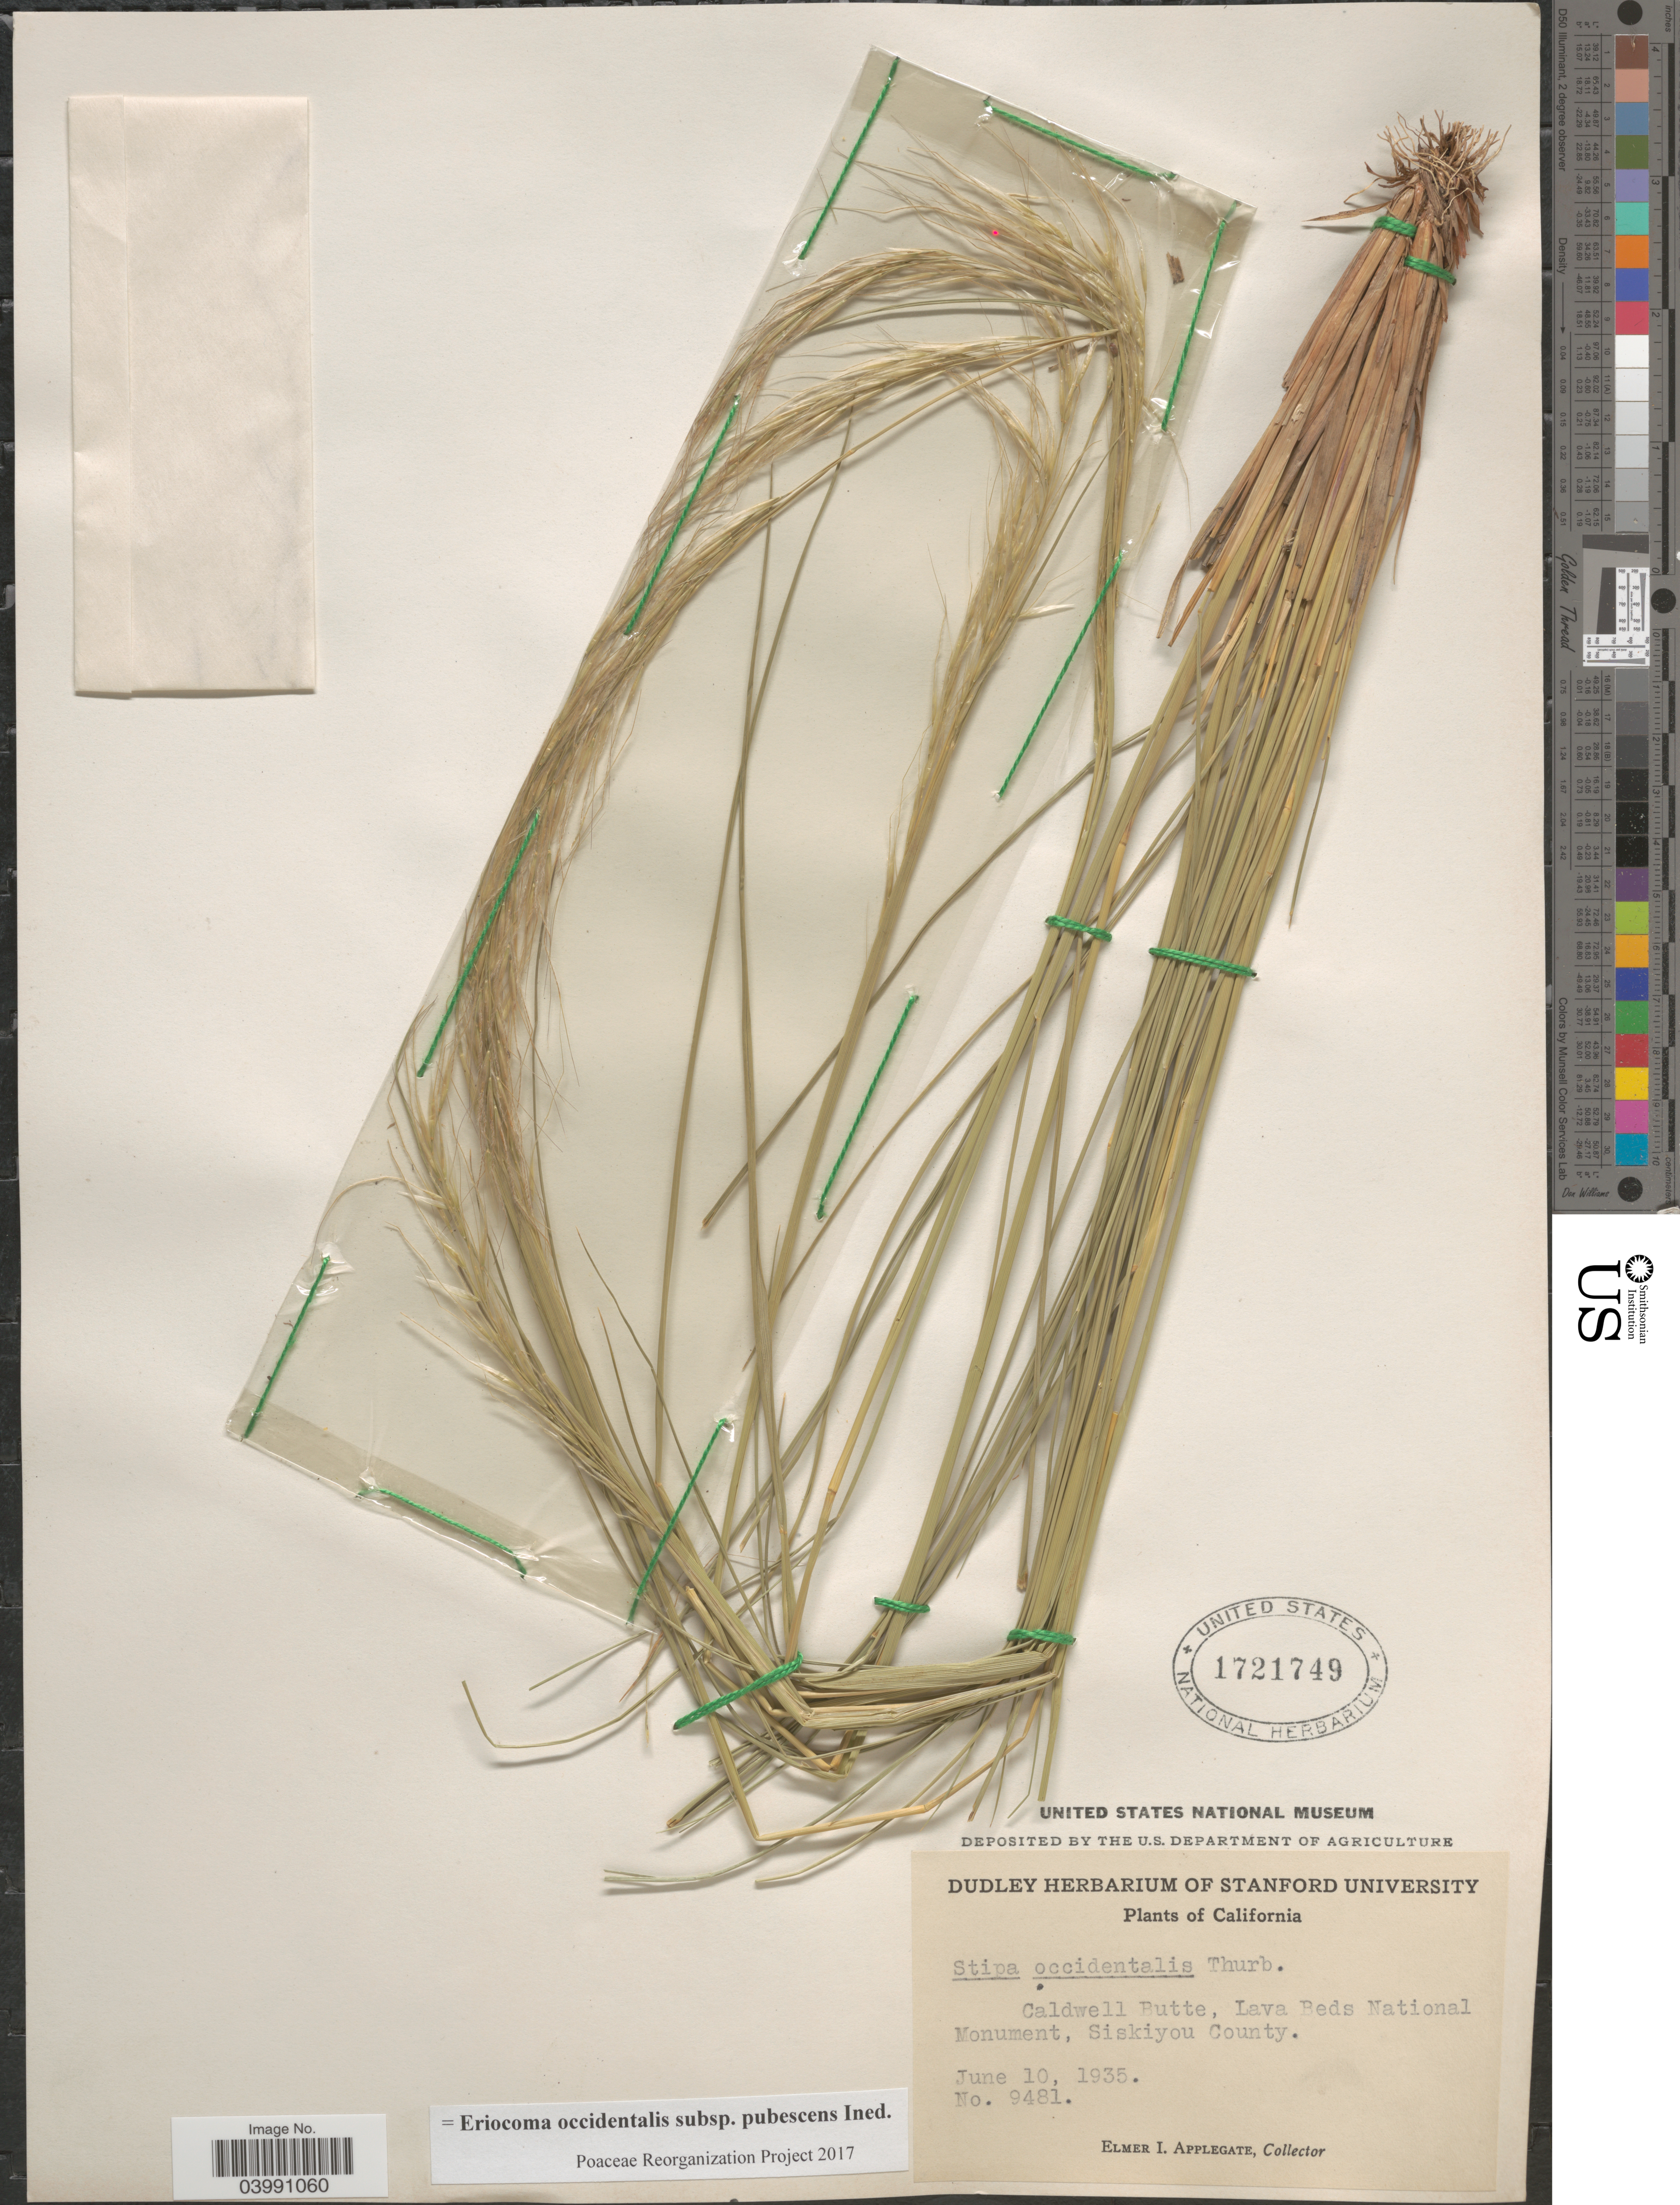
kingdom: Plantae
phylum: Tracheophyta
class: Liliopsida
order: Poales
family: Poaceae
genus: Eriocoma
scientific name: Eriocoma occidentalis subsp. pubescens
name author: (Vasey) Romasch.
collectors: E. I. Applegate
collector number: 9481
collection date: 1935-06-10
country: United States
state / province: California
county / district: Siskiyou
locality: Caldwell Butte, Lava Beds National Monument, Siskiyou County.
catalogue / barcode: US 1721749